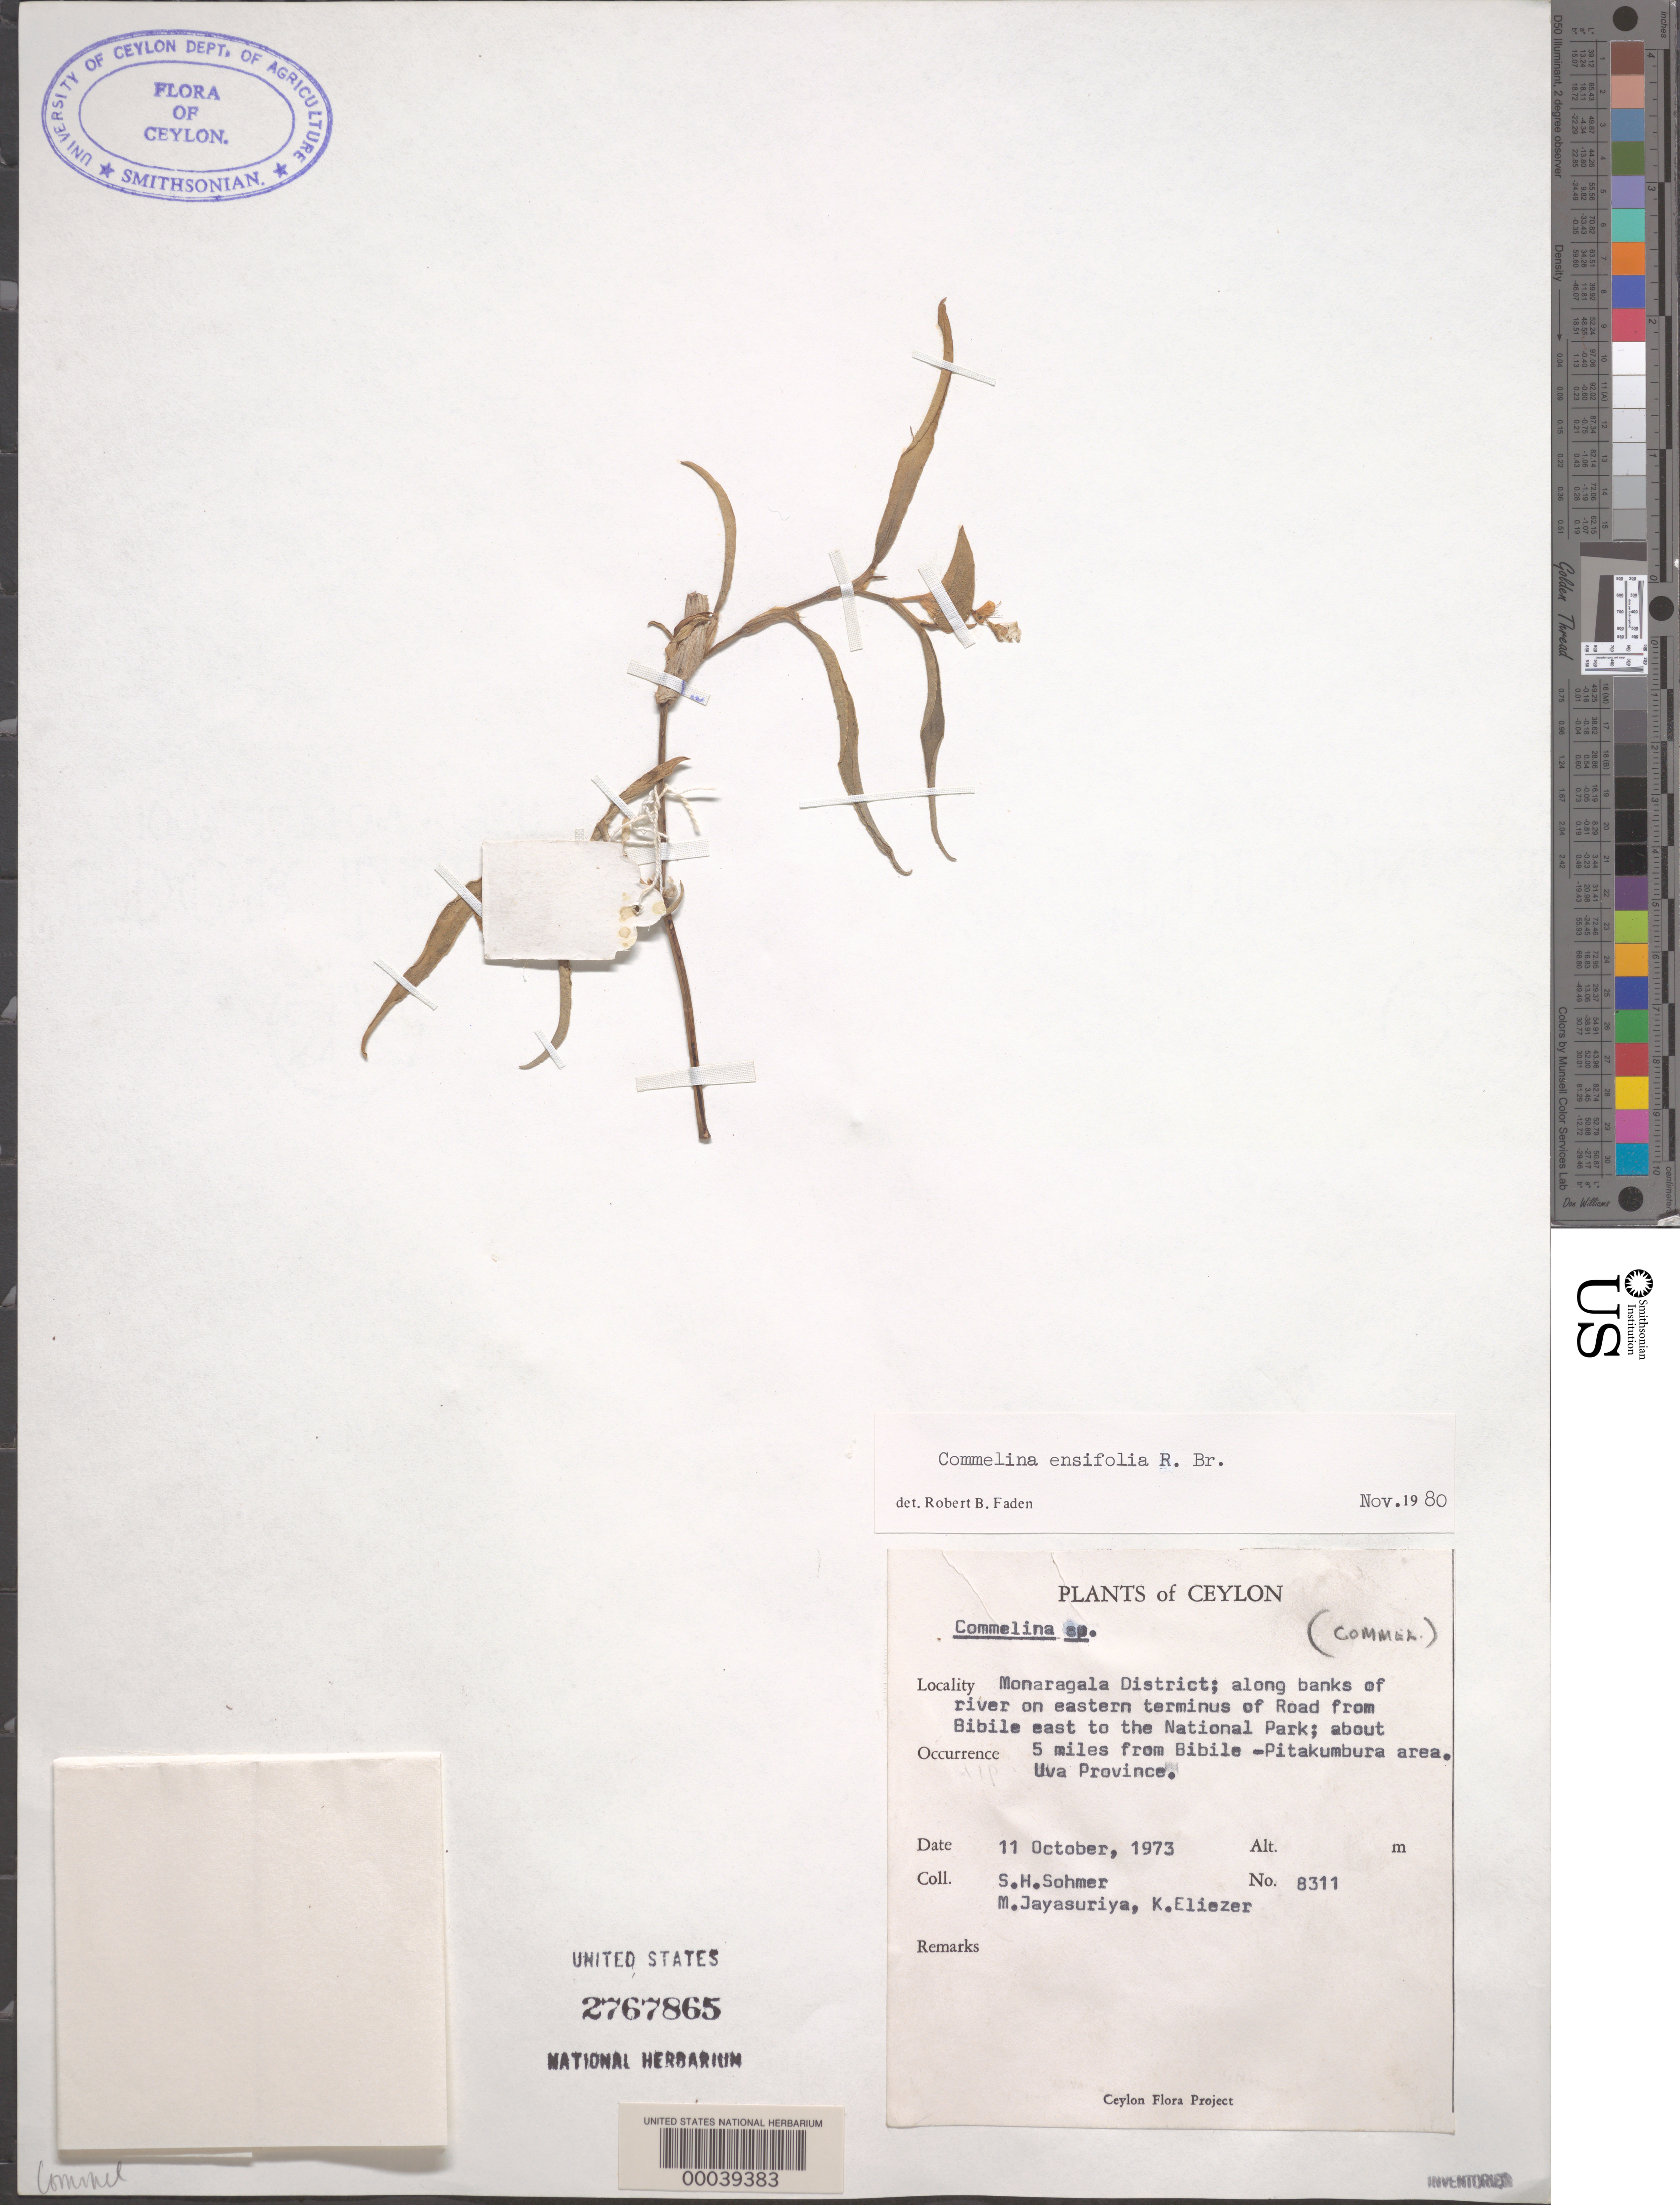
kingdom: Plantae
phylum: Tracheophyta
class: Liliopsida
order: Commelinales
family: Commelinaceae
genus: Commelina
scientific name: Commelina ensifolia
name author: R. Br.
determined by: Faden, Robert B., (US), Smithsonian Institution - National Museum of Natural History (UNITED STATES)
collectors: S. H. Sohmer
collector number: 8311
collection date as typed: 11 Oct 1973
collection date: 1973-10-11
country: Sri Lanka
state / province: Uva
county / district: Monaragala Dist.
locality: Bibile-pitakumbura area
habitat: Along banks of river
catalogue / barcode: US 2767865